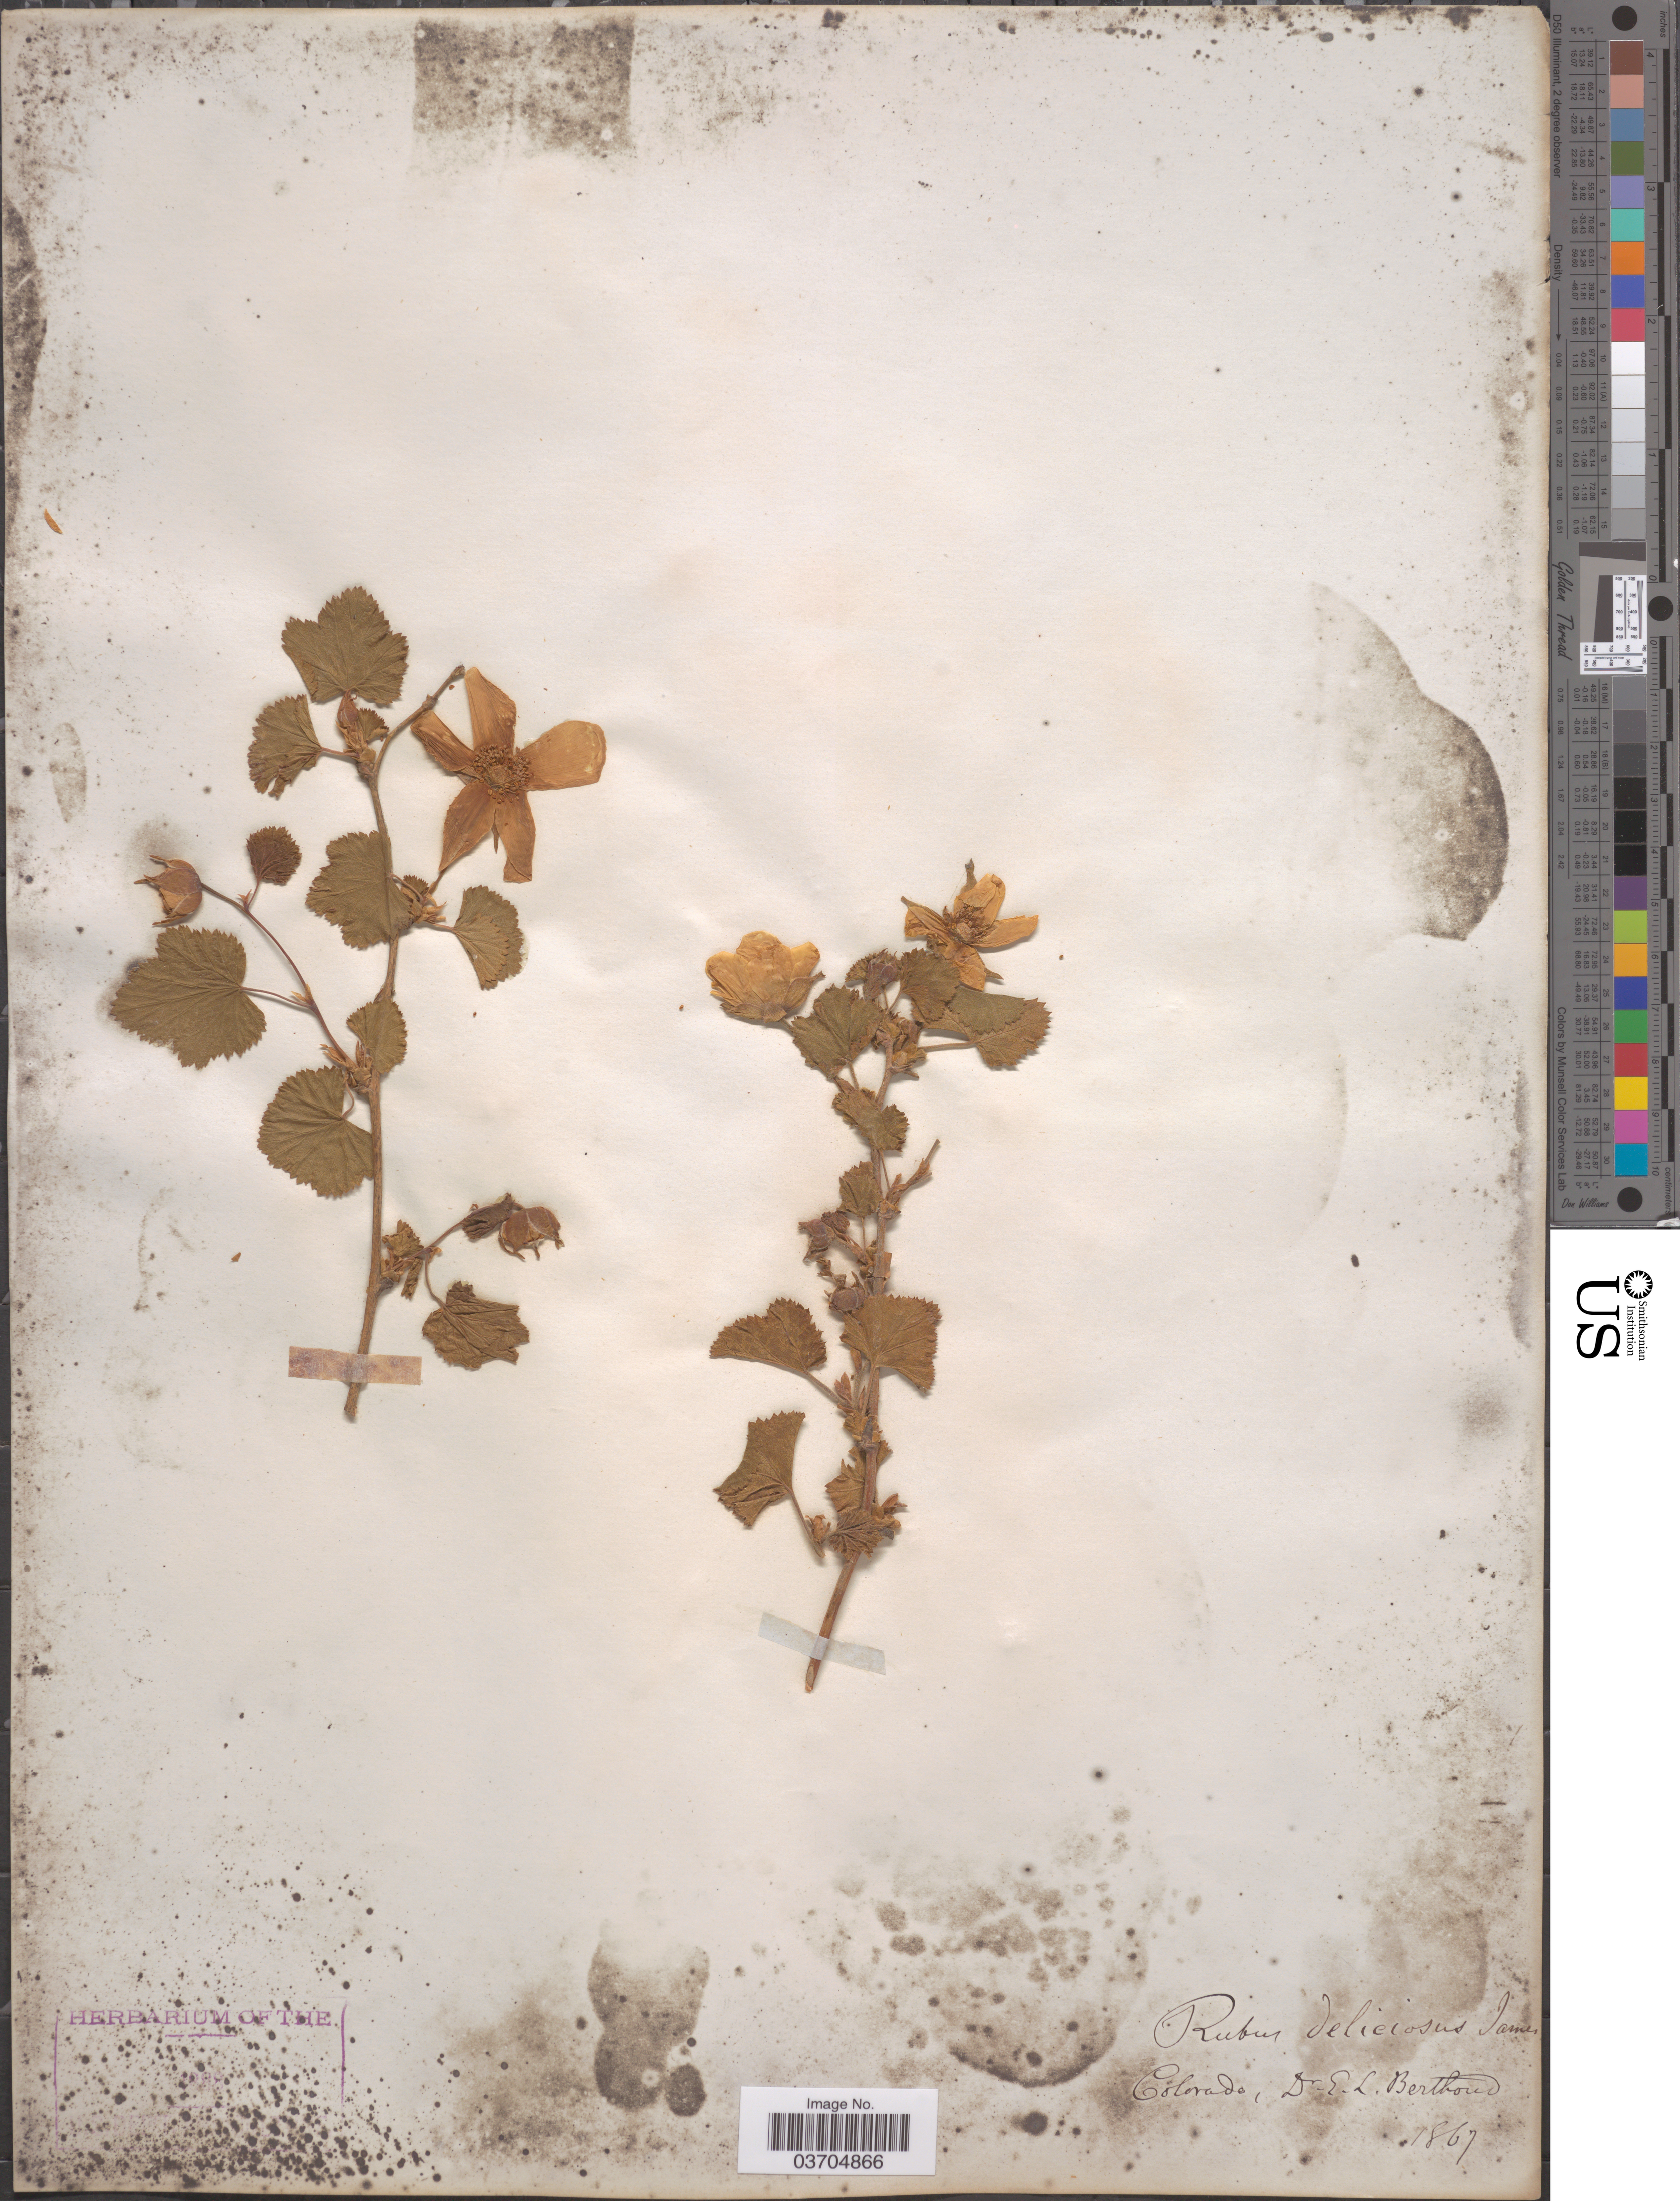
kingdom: Plantae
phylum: Tracheophyta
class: Magnoliopsida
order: Rosales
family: Rosaceae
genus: Rubus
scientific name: Rubus deliciosus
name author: Torr.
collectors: E. Berthoud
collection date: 1867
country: United States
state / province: Colorado